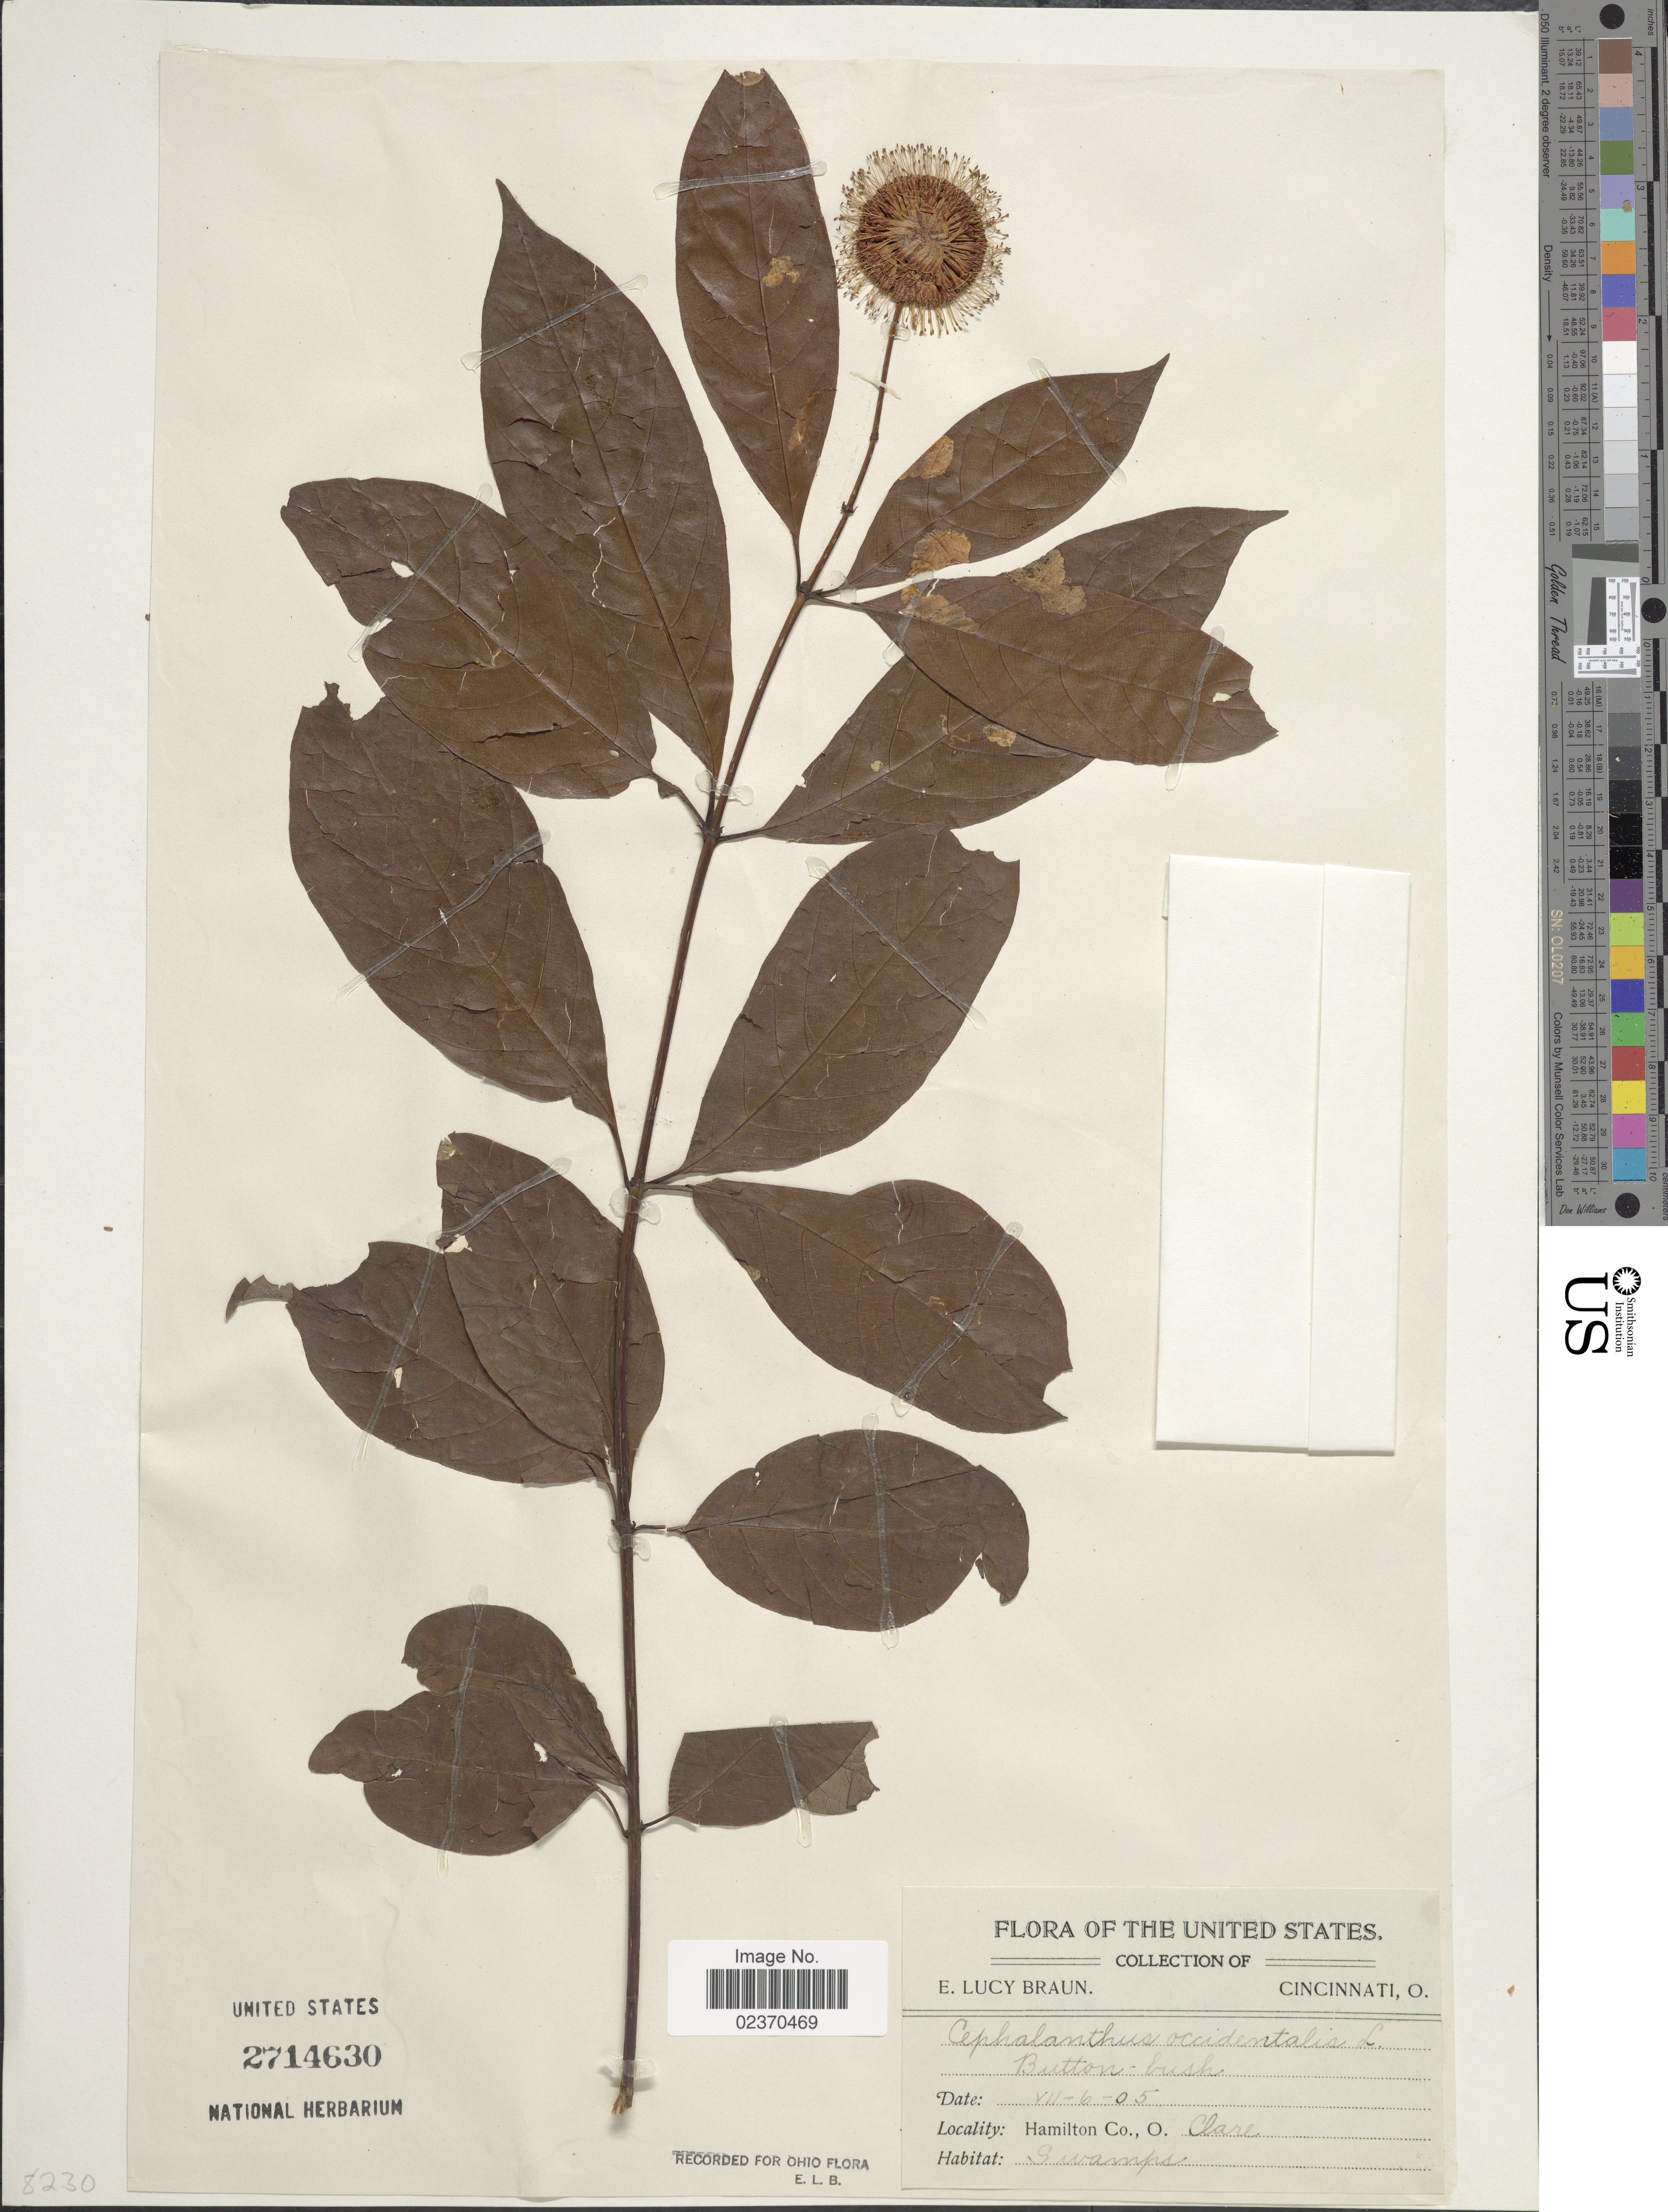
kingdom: Plantae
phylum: Tracheophyta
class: Magnoliopsida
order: Gentianales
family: Rubiaceae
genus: Cephalanthus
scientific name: Cephalanthus occidentalis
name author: L.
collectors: E. L. Braun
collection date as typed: Transcribed d/m/y: 6/7/5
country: United States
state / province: Ohio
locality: Hamilton Co., Clare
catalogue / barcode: US 2714630